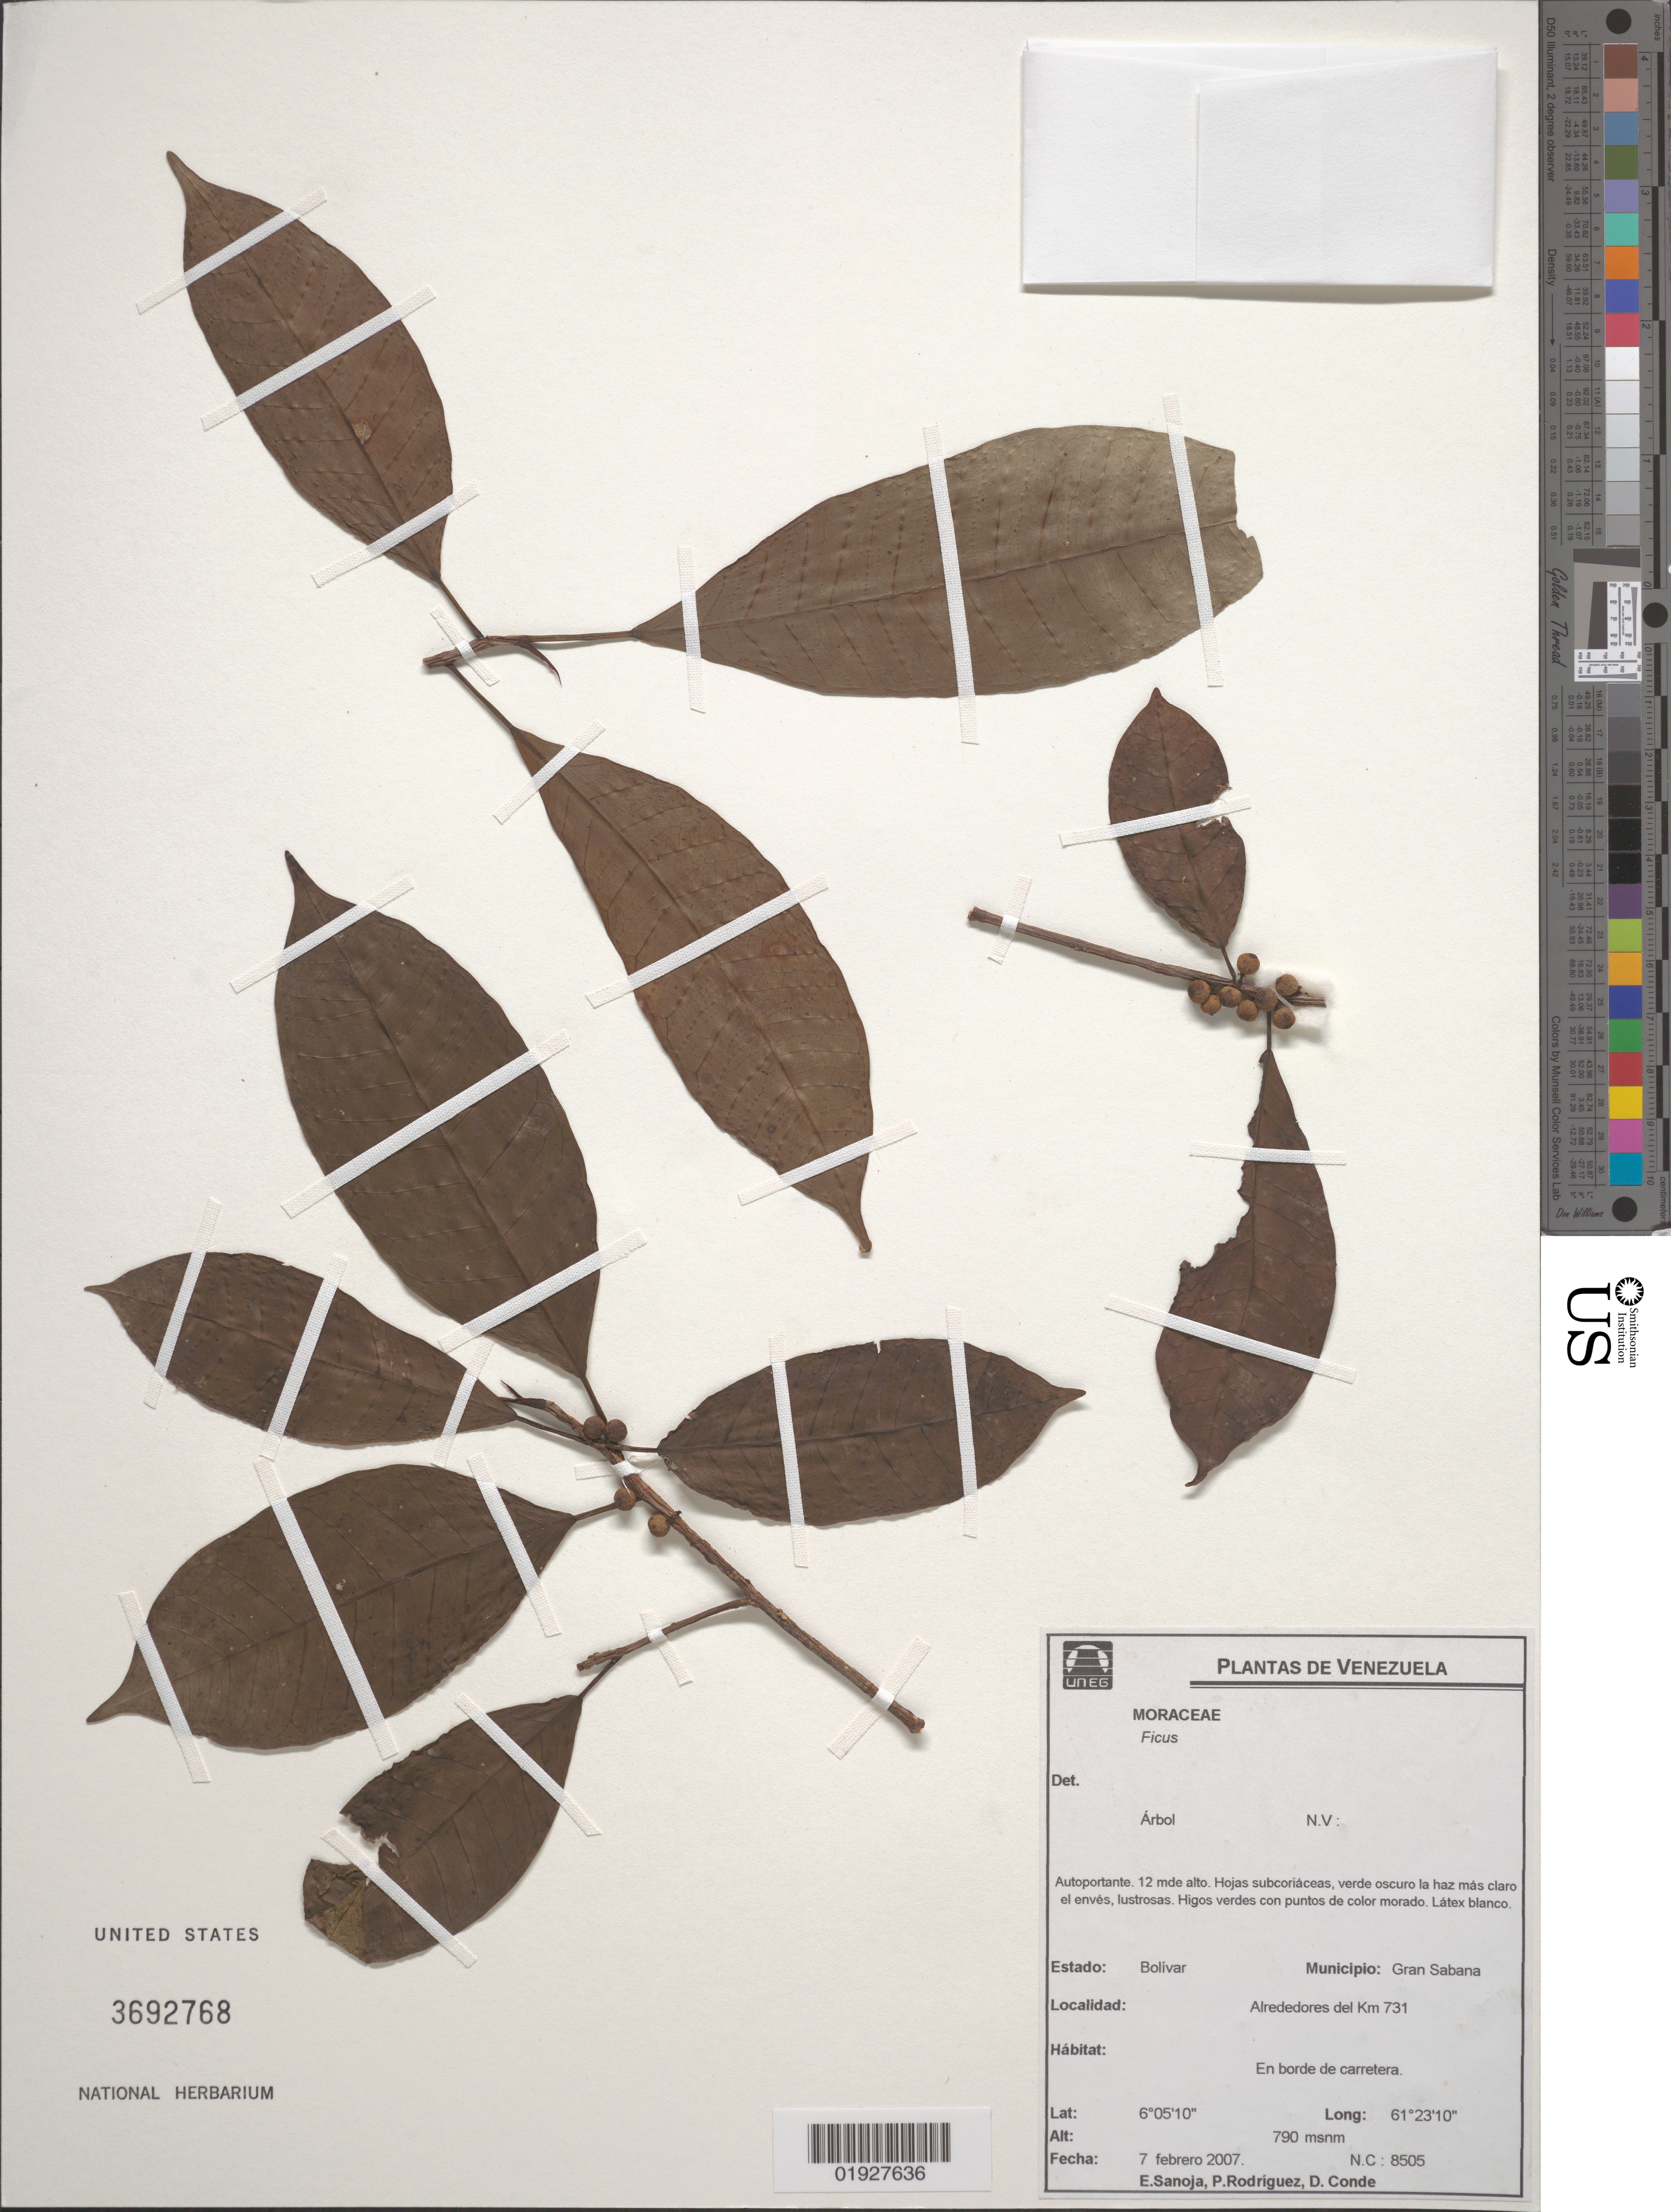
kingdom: Plantae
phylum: Tracheophyta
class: Magnoliopsida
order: Rosales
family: Moraceae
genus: Ficus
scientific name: Ficus sp.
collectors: E. Sanoja, P. Rodriguez & D. Conde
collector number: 8505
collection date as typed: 7 February 2007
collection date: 2007-02-07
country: Venezuela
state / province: Bolivar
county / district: Gran Sabana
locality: Alrededores del Km 731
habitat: En borde de carretera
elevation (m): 790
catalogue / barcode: US 3692768